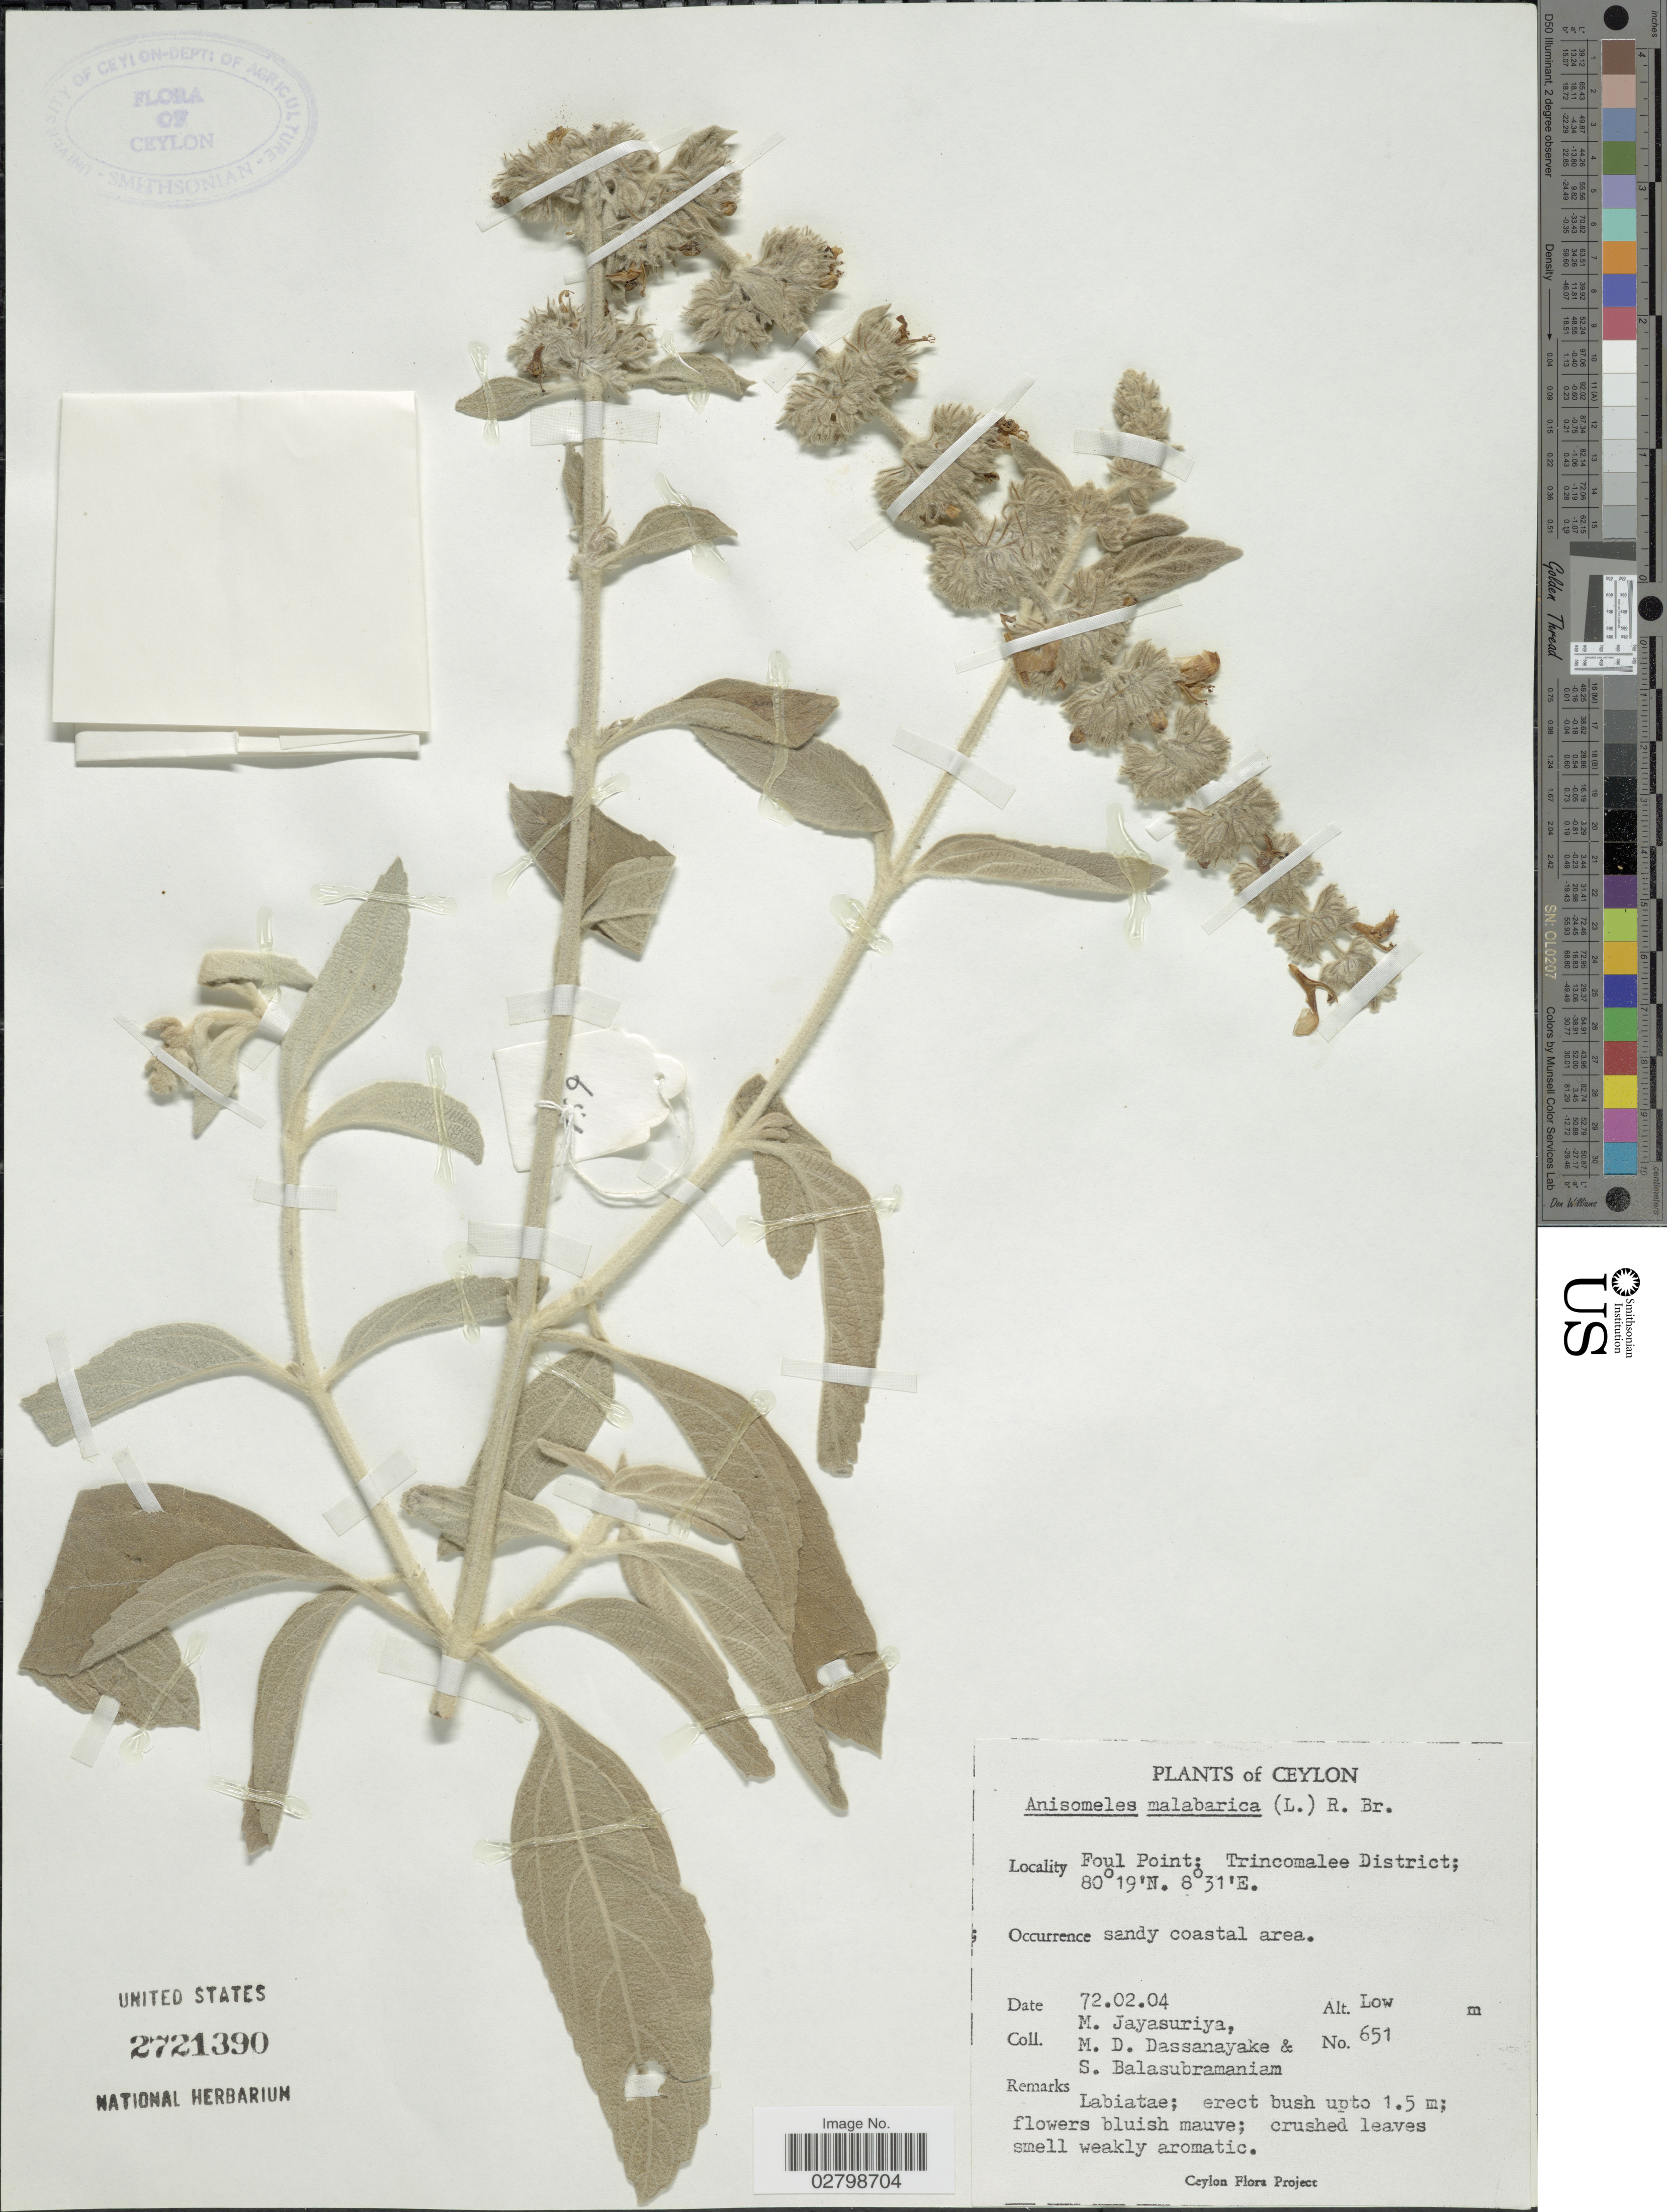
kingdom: Plantae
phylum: Tracheophyta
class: Magnoliopsida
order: Lamiales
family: Lamiaceae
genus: Anisomeles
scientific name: Anisomeles malabarica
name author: (L.) R. Br. ex Sims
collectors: M. Jayasuriya, M. D. Dassanayake & S. Balasubramaniam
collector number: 651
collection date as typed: Transcribed d/m/y: 4/2/72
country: Sri Lanka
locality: Ceylon, Foul Point; Trincomalee District.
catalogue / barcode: US 2721390